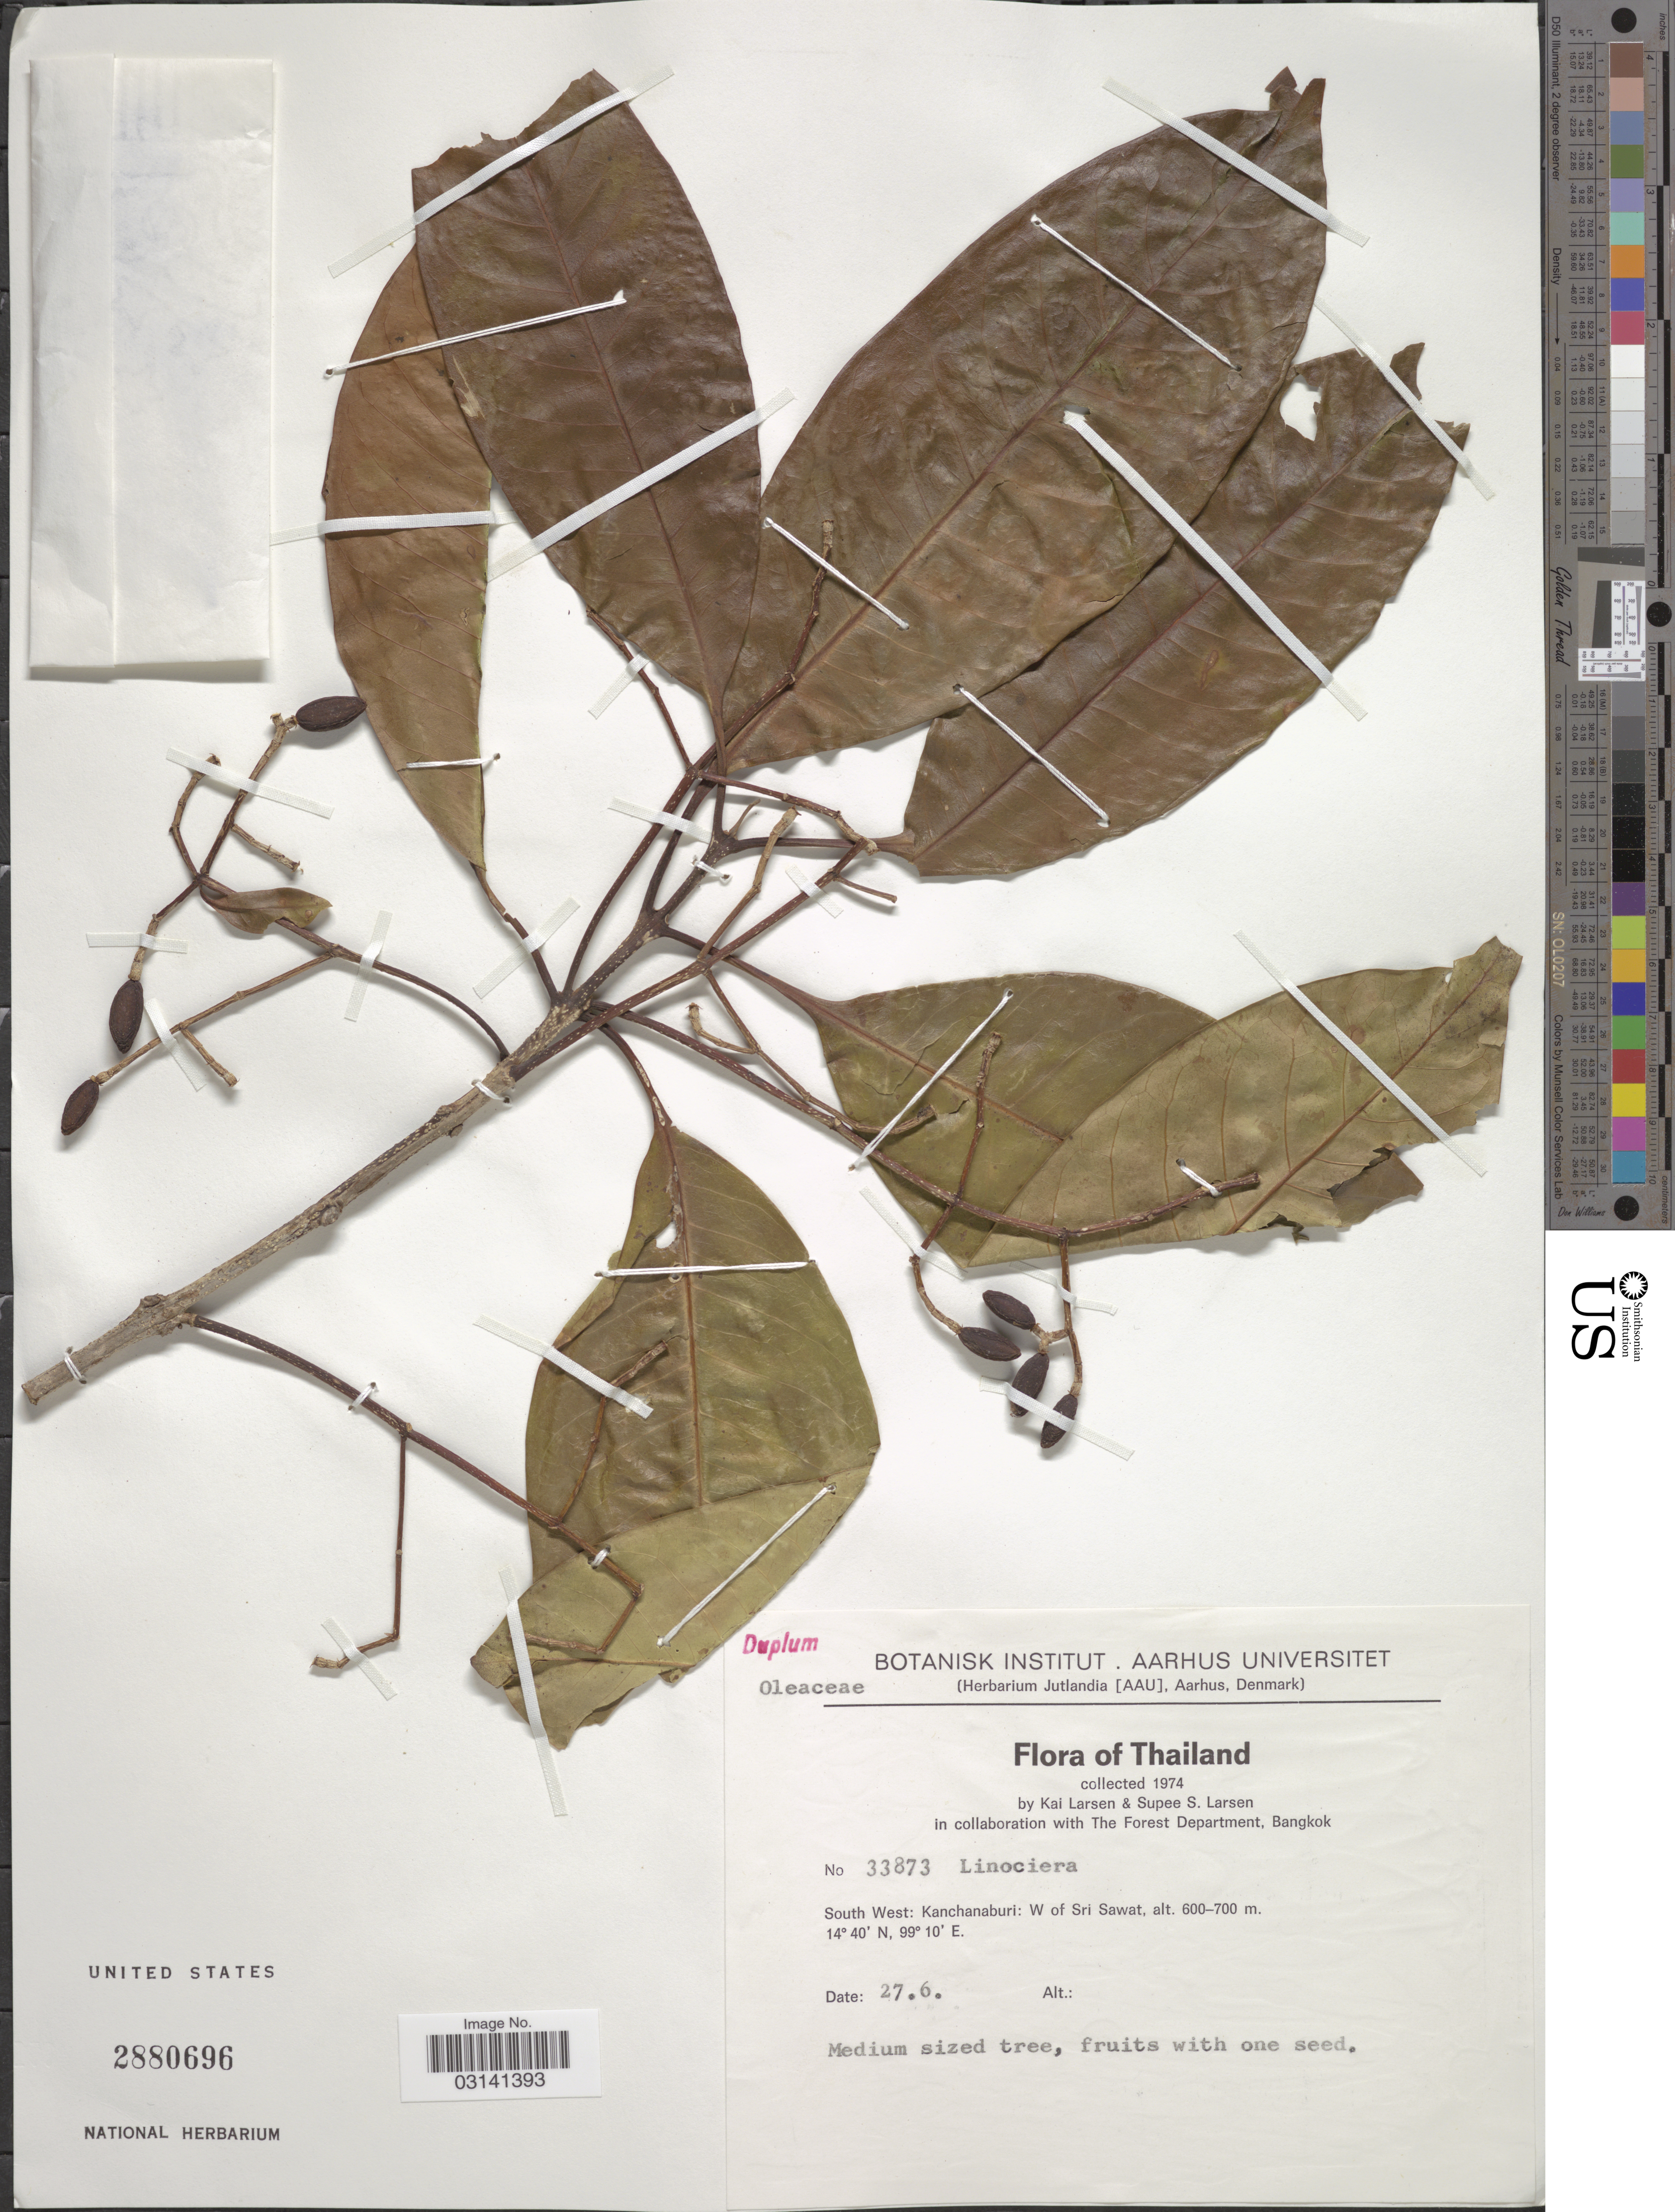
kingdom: Plantae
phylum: Tracheophyta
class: Magnoliopsida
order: Lamiales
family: Oleaceae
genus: Chionanthus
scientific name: Chionanthus sp.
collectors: K. Larsen & S. Larsen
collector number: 33873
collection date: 1974-06-27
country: Thailand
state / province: Kanchanaburi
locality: South West: W of Sri Sawat.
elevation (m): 600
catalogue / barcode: US 2880696